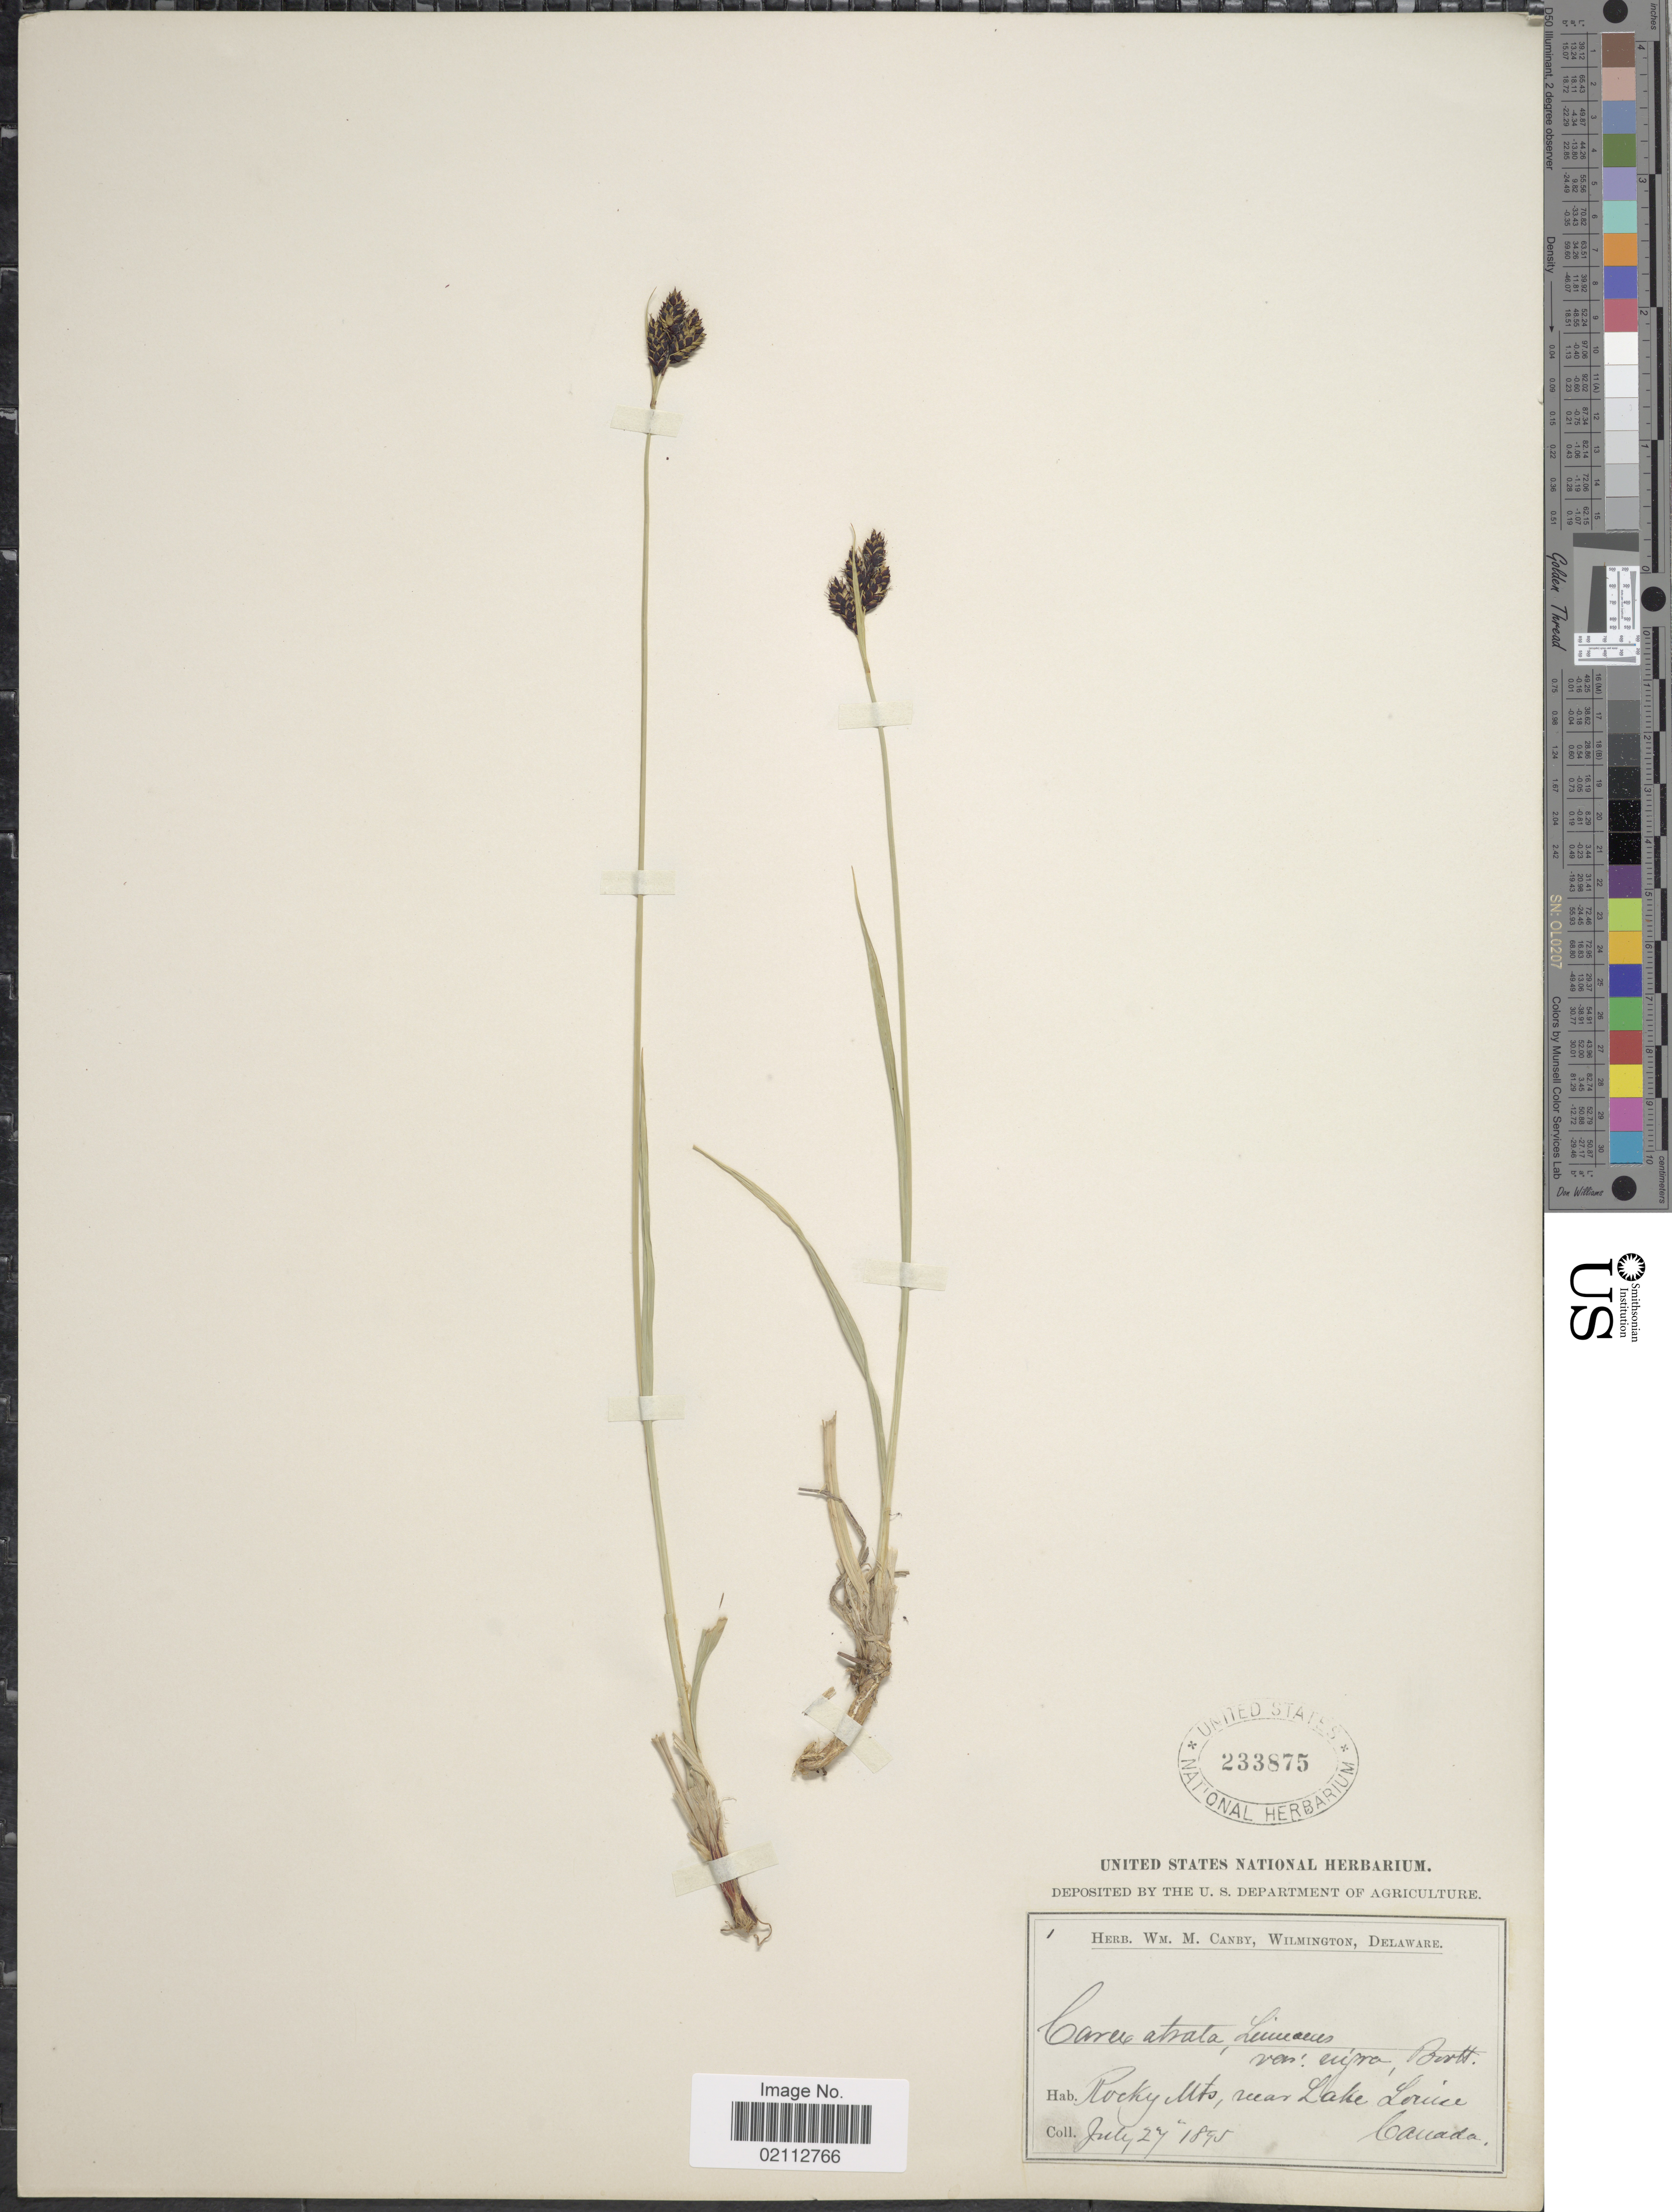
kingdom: Plantae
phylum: Tracheophyta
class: Liliopsida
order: Poales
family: Cyperaceae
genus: Carex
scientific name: Carex helleri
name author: Mack.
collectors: ex herb. W.M. Canby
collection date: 1895-07-27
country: Canada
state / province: Alberta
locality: Rocky Mts, near Lake Louise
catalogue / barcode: US 233875